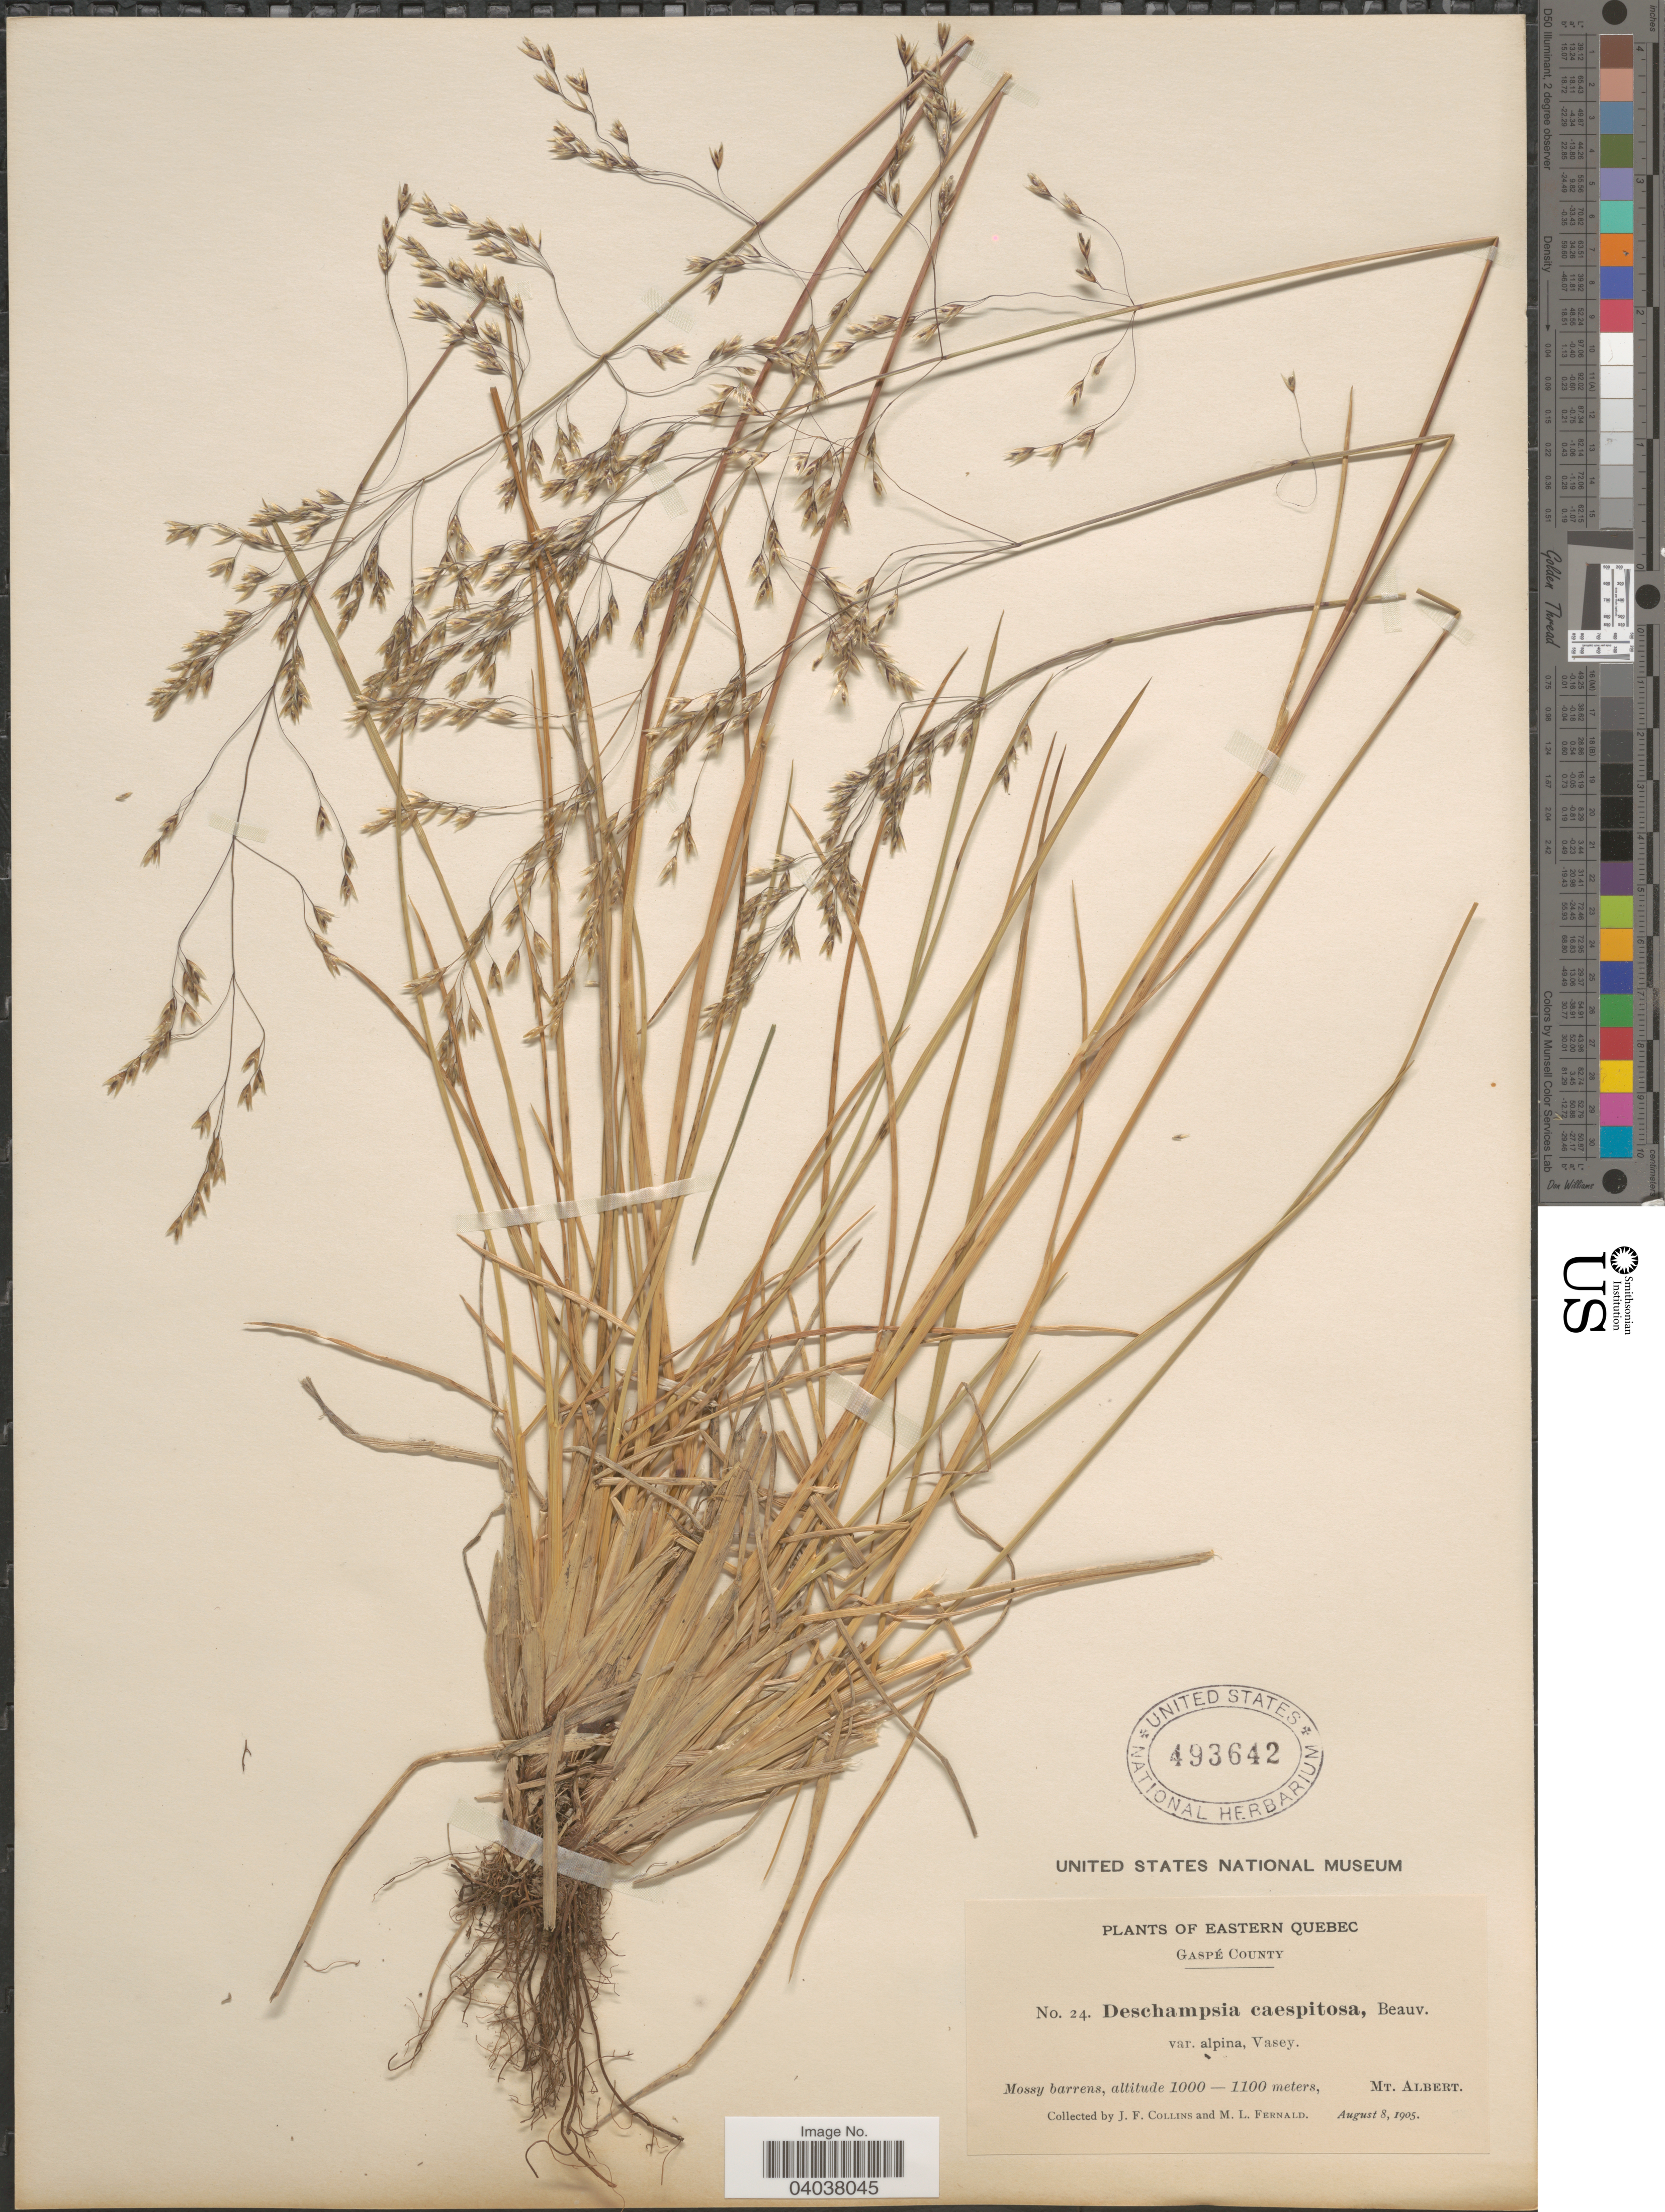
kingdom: Plantae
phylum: Tracheophyta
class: Liliopsida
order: Poales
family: Poaceae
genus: Deschampsia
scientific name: Deschampsia cespitosa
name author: (L.) P. Beauv.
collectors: J. Collins & M. L. Fernald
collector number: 24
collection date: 1905-08-08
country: Canada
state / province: Quebec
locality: Eastern Quebec. Gaspé County. Mt. Albert.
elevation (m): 1000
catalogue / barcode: US 493642